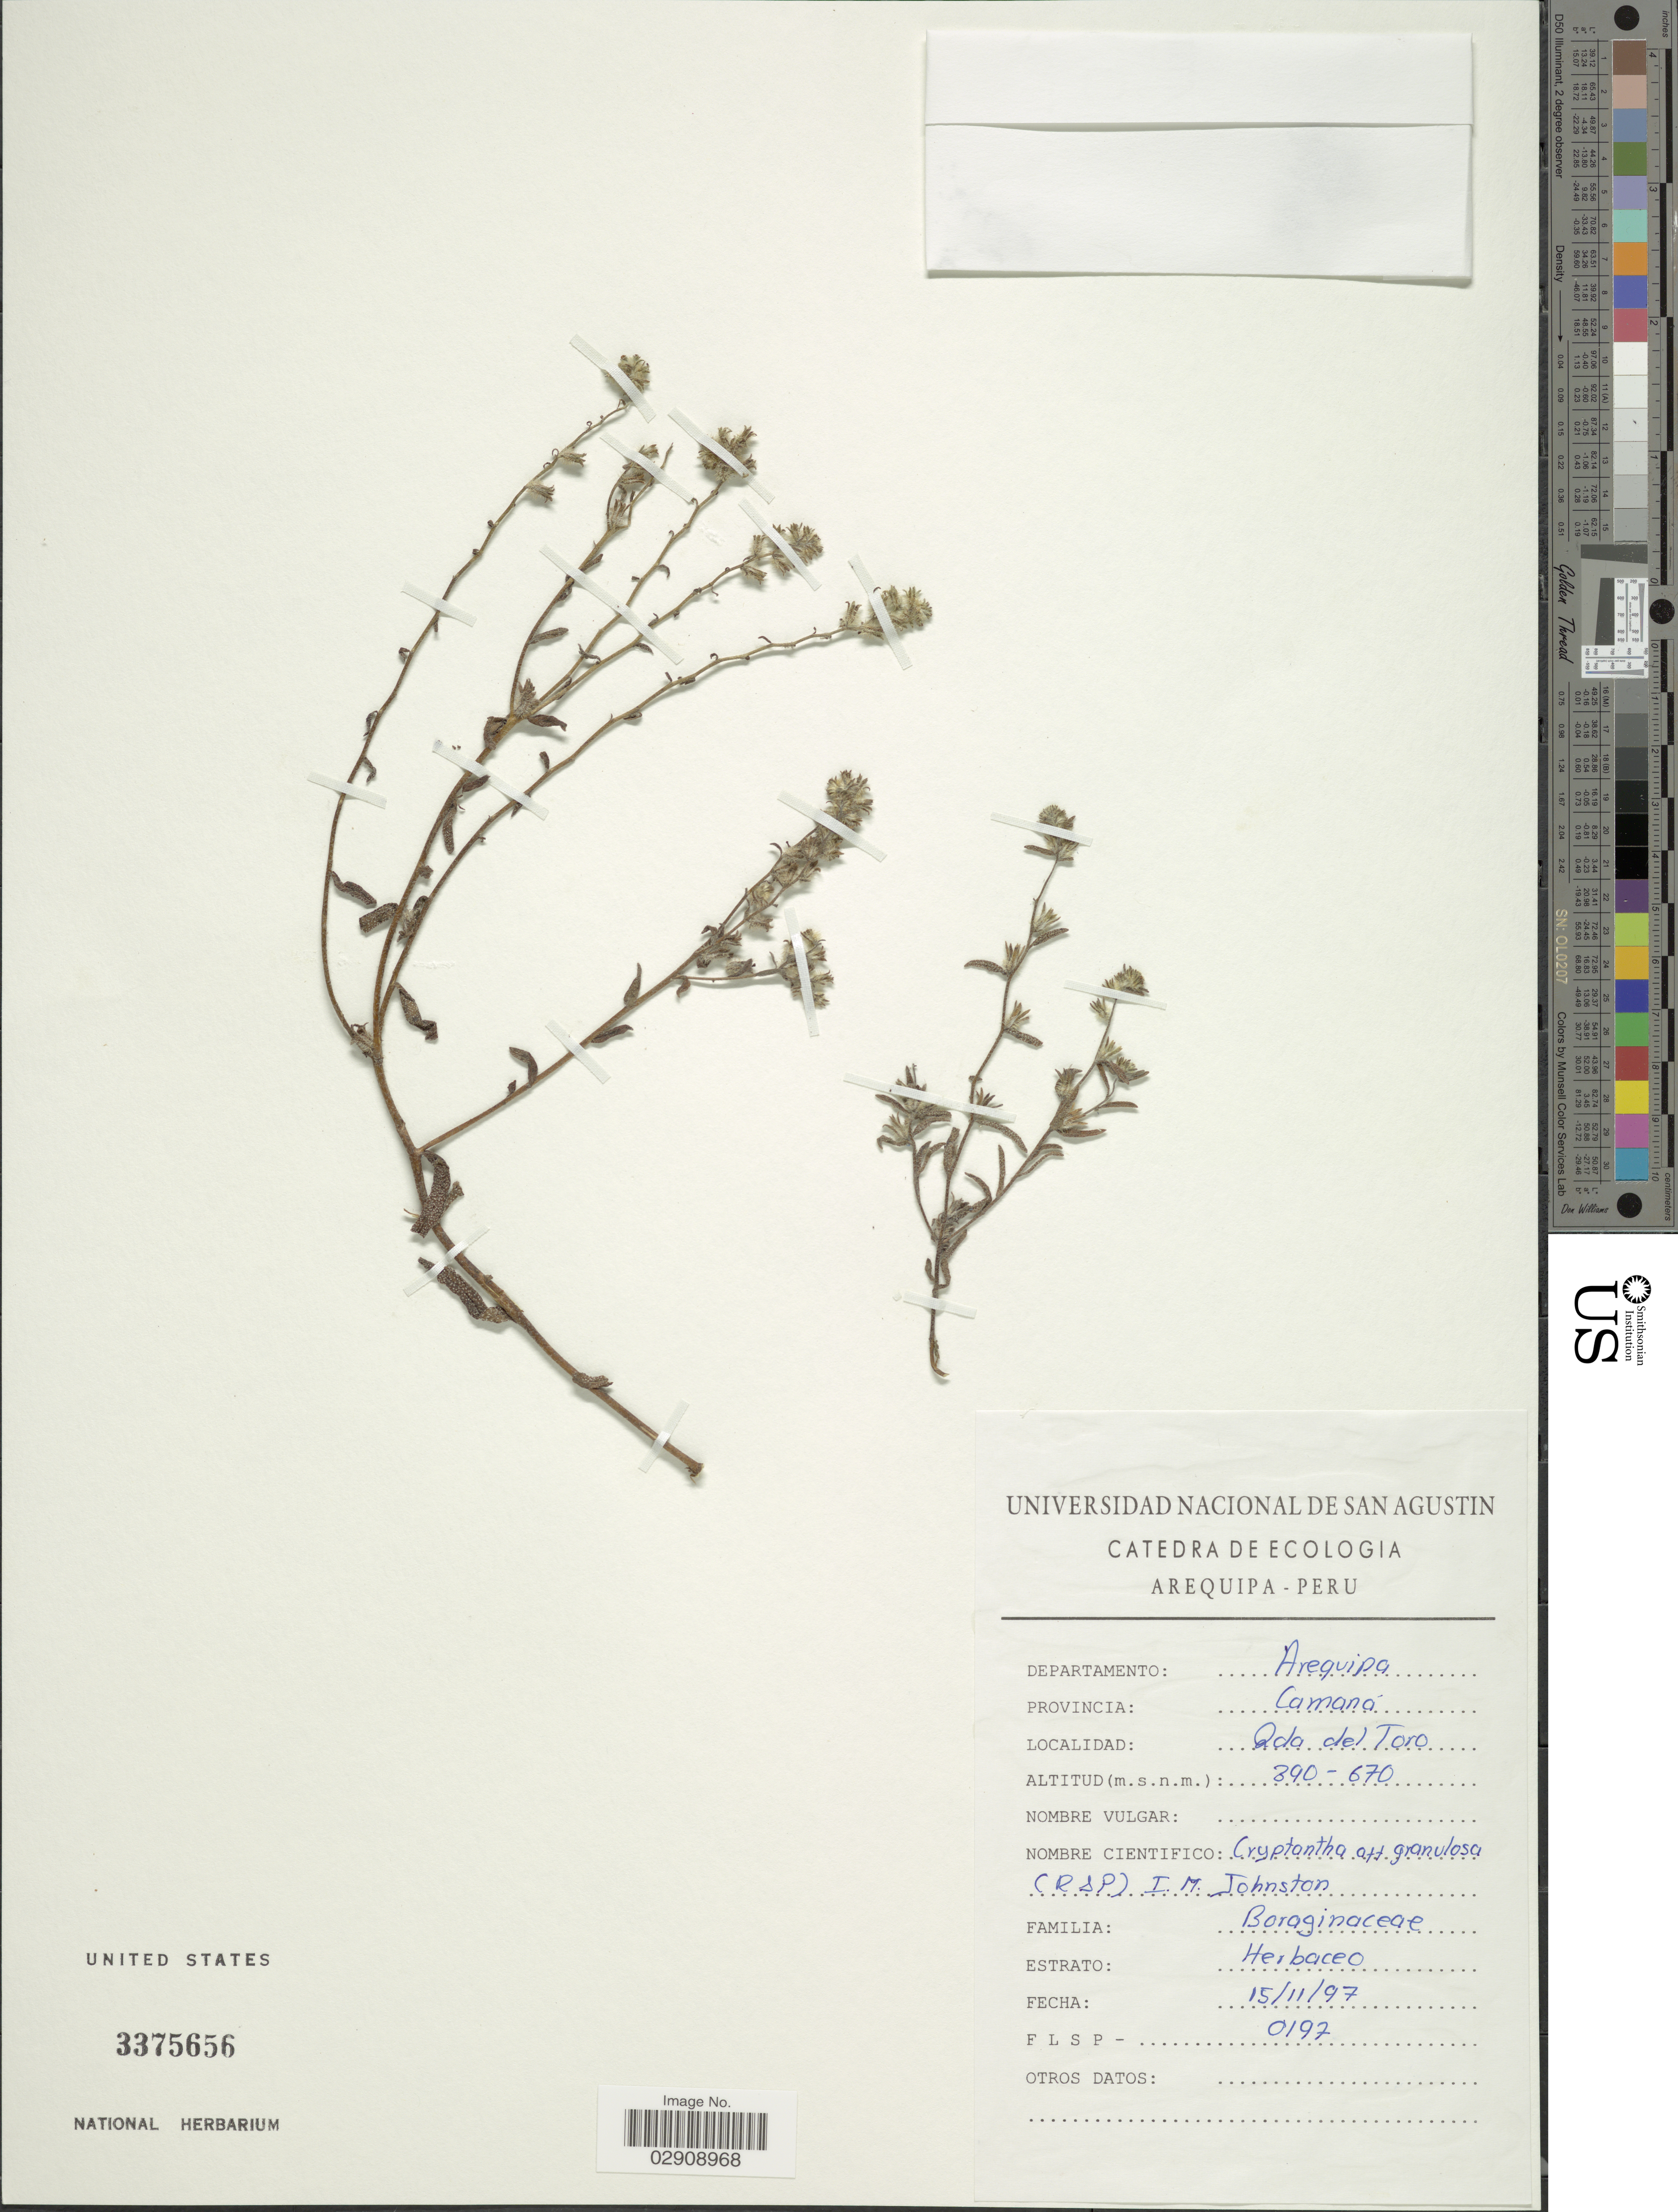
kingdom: Plantae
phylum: Tracheophyta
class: Magnoliopsida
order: Boraginales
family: Boraginaceae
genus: Cryptantha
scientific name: Cryptantha limensis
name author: (A. DC.) I.M. Johnst.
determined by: Moroni, Pablo, (SI), Instituto de Botanica Darwinion (ARGENTINA)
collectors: F. L. S. P.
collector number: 0197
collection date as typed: Transcribed d/m/y: 15/11/97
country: Peru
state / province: Arequipa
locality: Qda del Toro. Departamento Arequipa. Provincia Camaná.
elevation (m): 390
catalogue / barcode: US 3375656